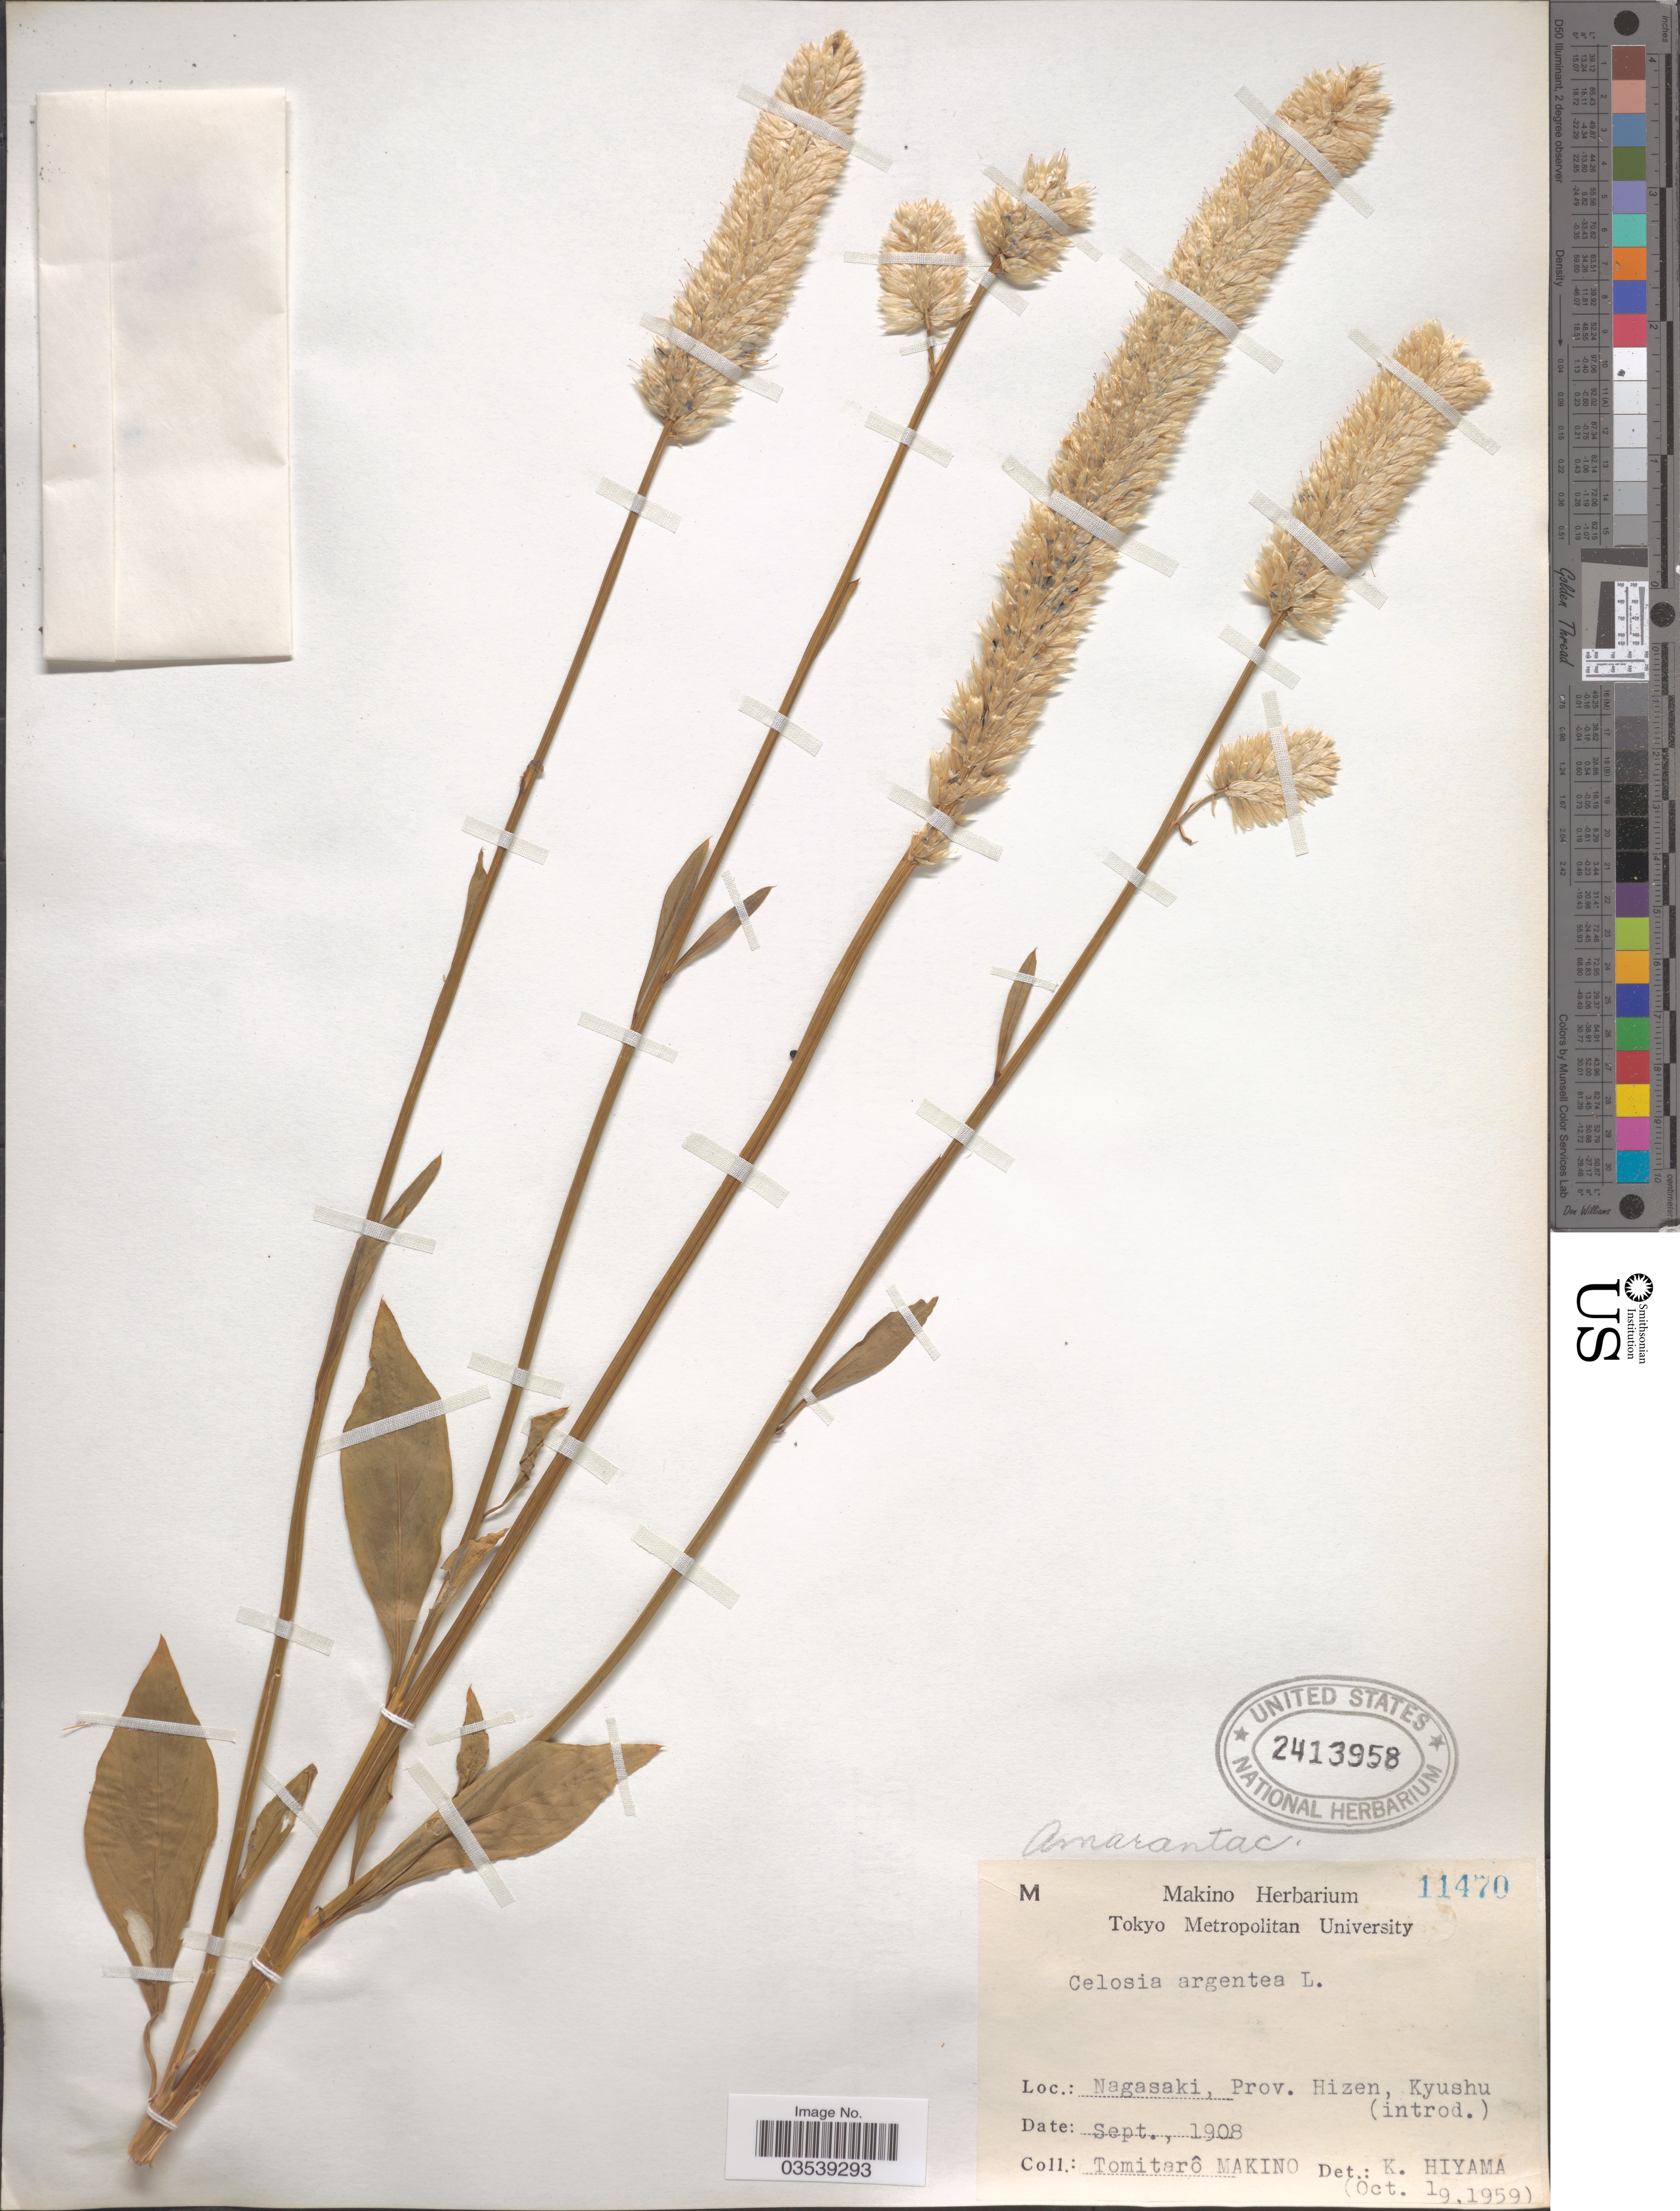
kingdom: Plantae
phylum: Tracheophyta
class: Magnoliopsida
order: Caryophyllales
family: Amaranthaceae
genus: Celosia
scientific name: Celosia argentea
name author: L.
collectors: T. Makino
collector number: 11470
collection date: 1908-09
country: Japan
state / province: Nagasaki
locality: Prov. Hizen, Kyushu.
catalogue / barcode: US 2413958